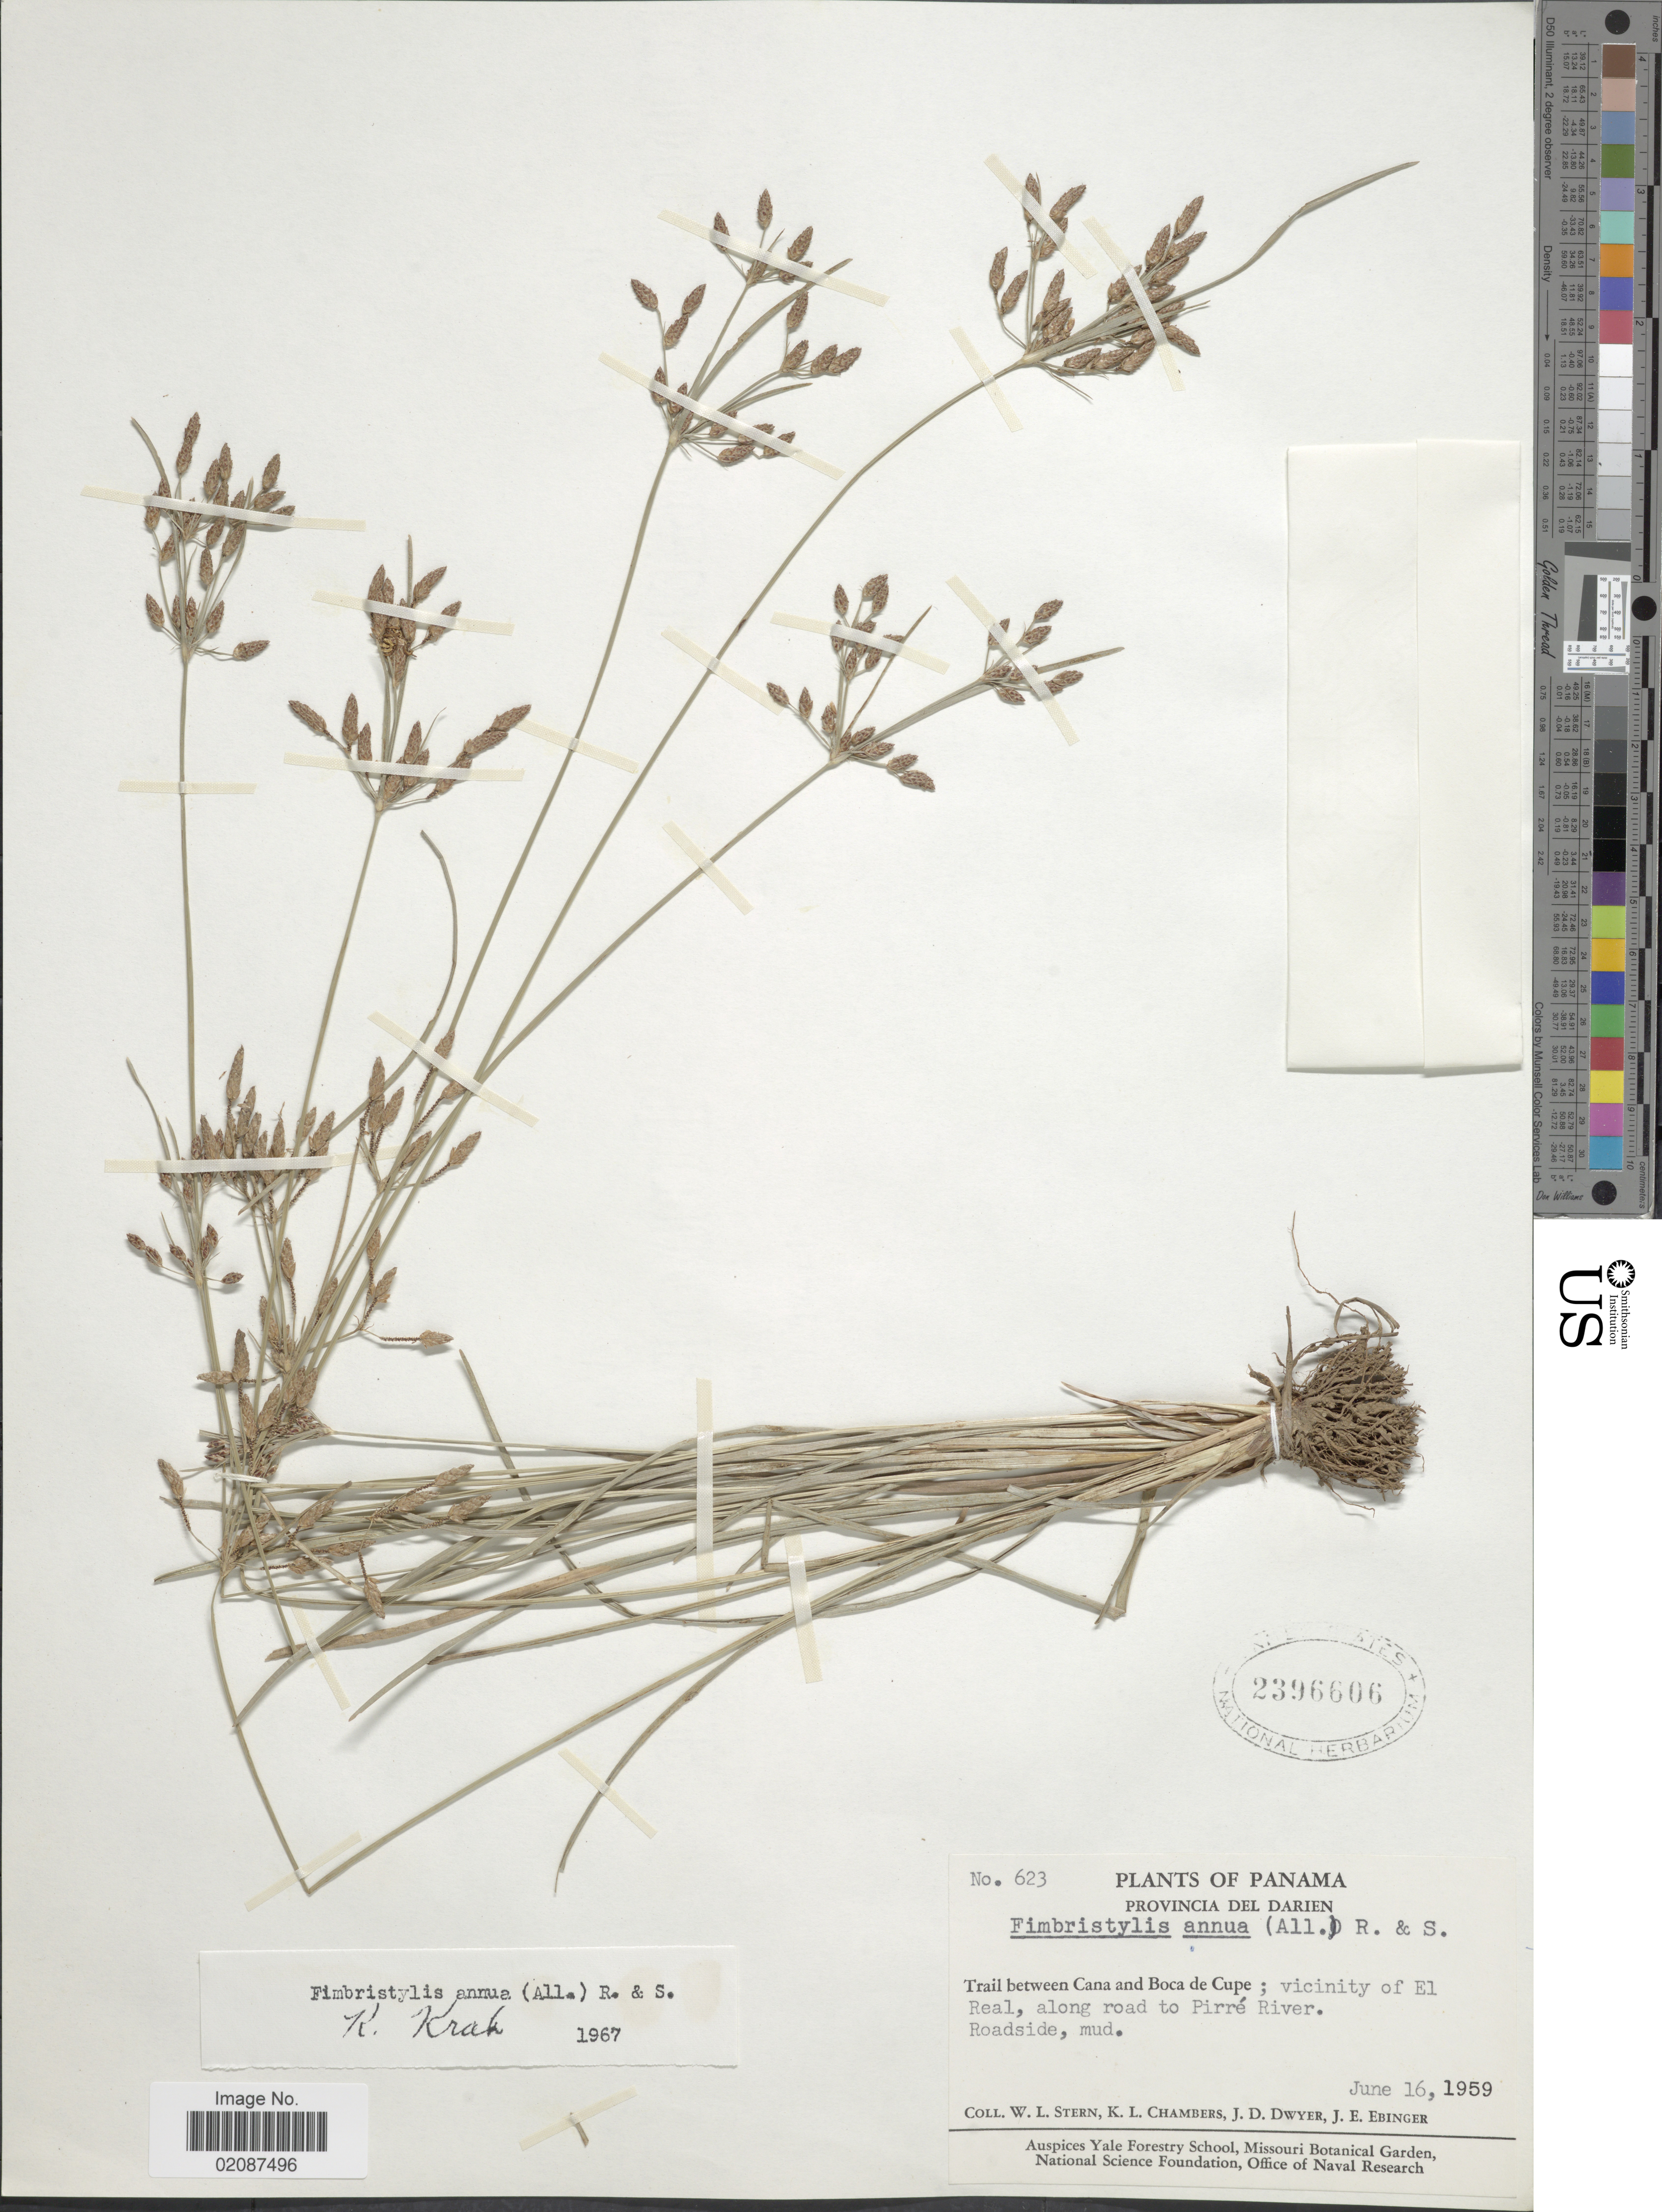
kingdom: Plantae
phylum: Tracheophyta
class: Liliopsida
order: Poales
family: Cyperaceae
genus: Fimbristylis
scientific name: Fimbristylis annua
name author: (All.) Roem. & Schult.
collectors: W. L. Stern, K. Chambers, J. D. Dwyer & J. Ebinger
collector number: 623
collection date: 1959-06-16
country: Panama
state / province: Darién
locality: Provincia del darien, Trail between Cana and Boca de Cupe; vicinity of El Real, along road to Pirre River Roadside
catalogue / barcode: US 2396606